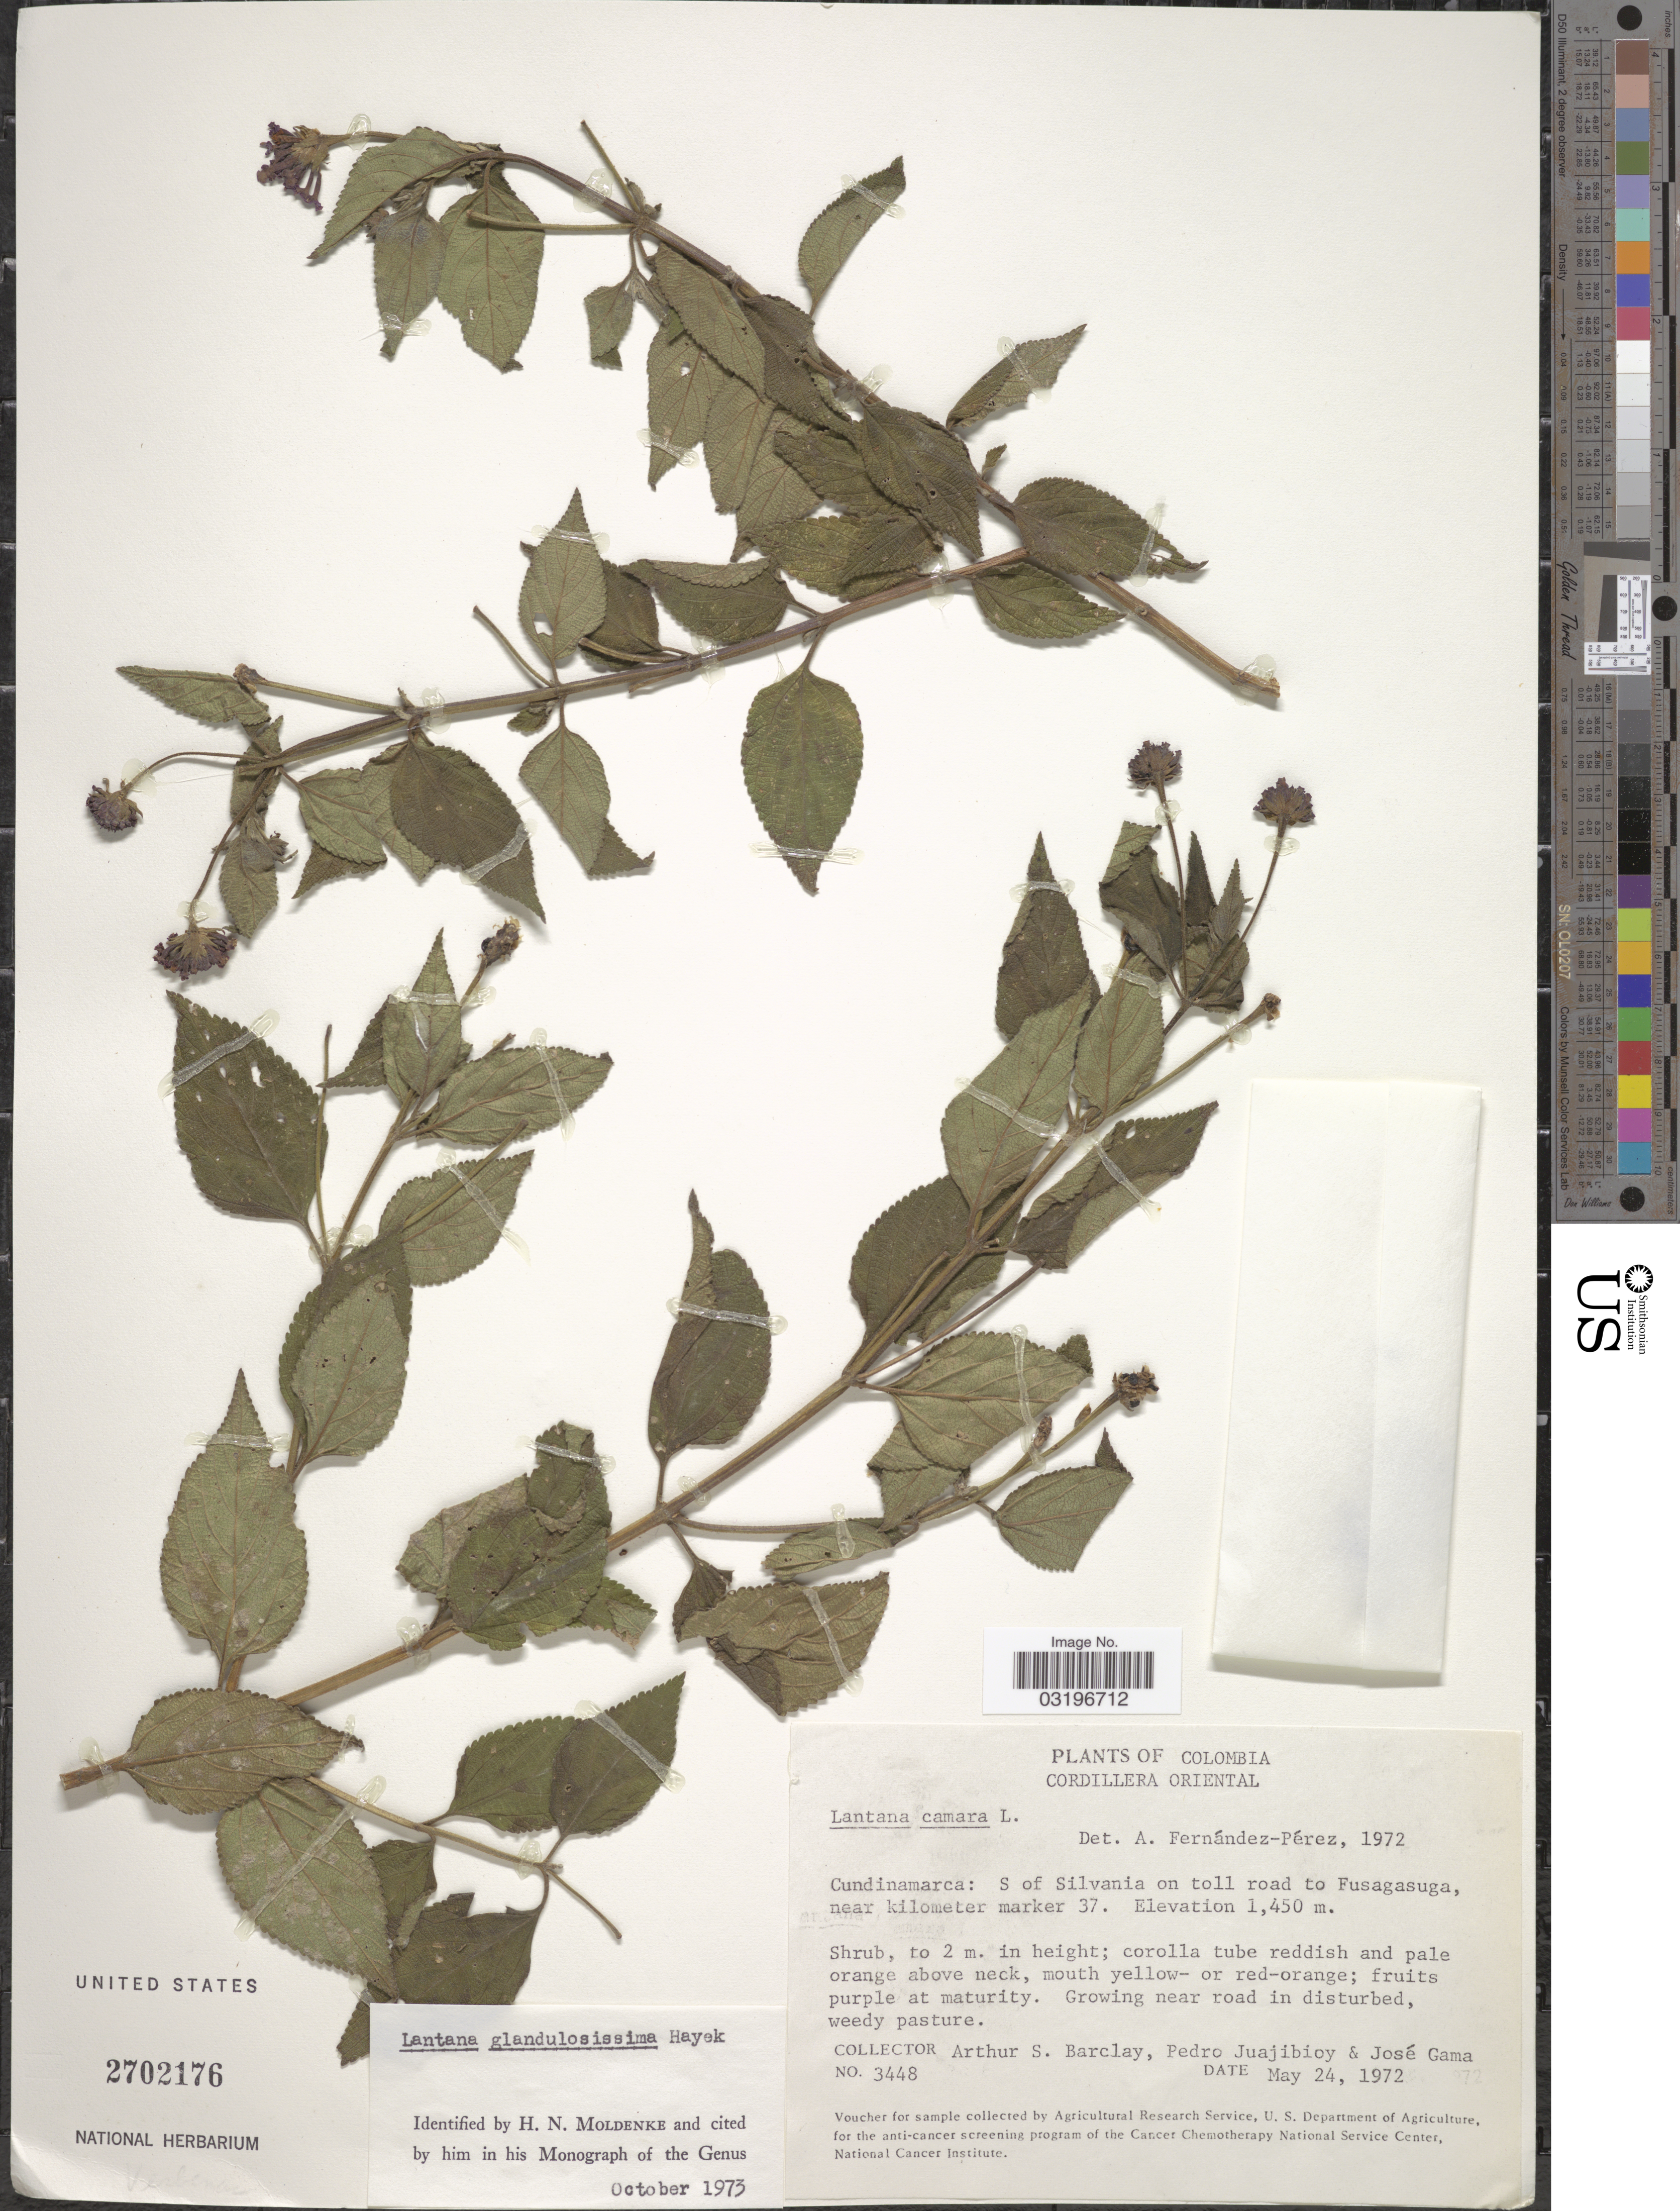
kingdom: Plantae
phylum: Tracheophyta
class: Magnoliopsida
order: Lamiales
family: Verbenaceae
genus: Lantana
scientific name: Lantana glandulosissima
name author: Hayek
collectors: A. S. Barclay, P. Juajibioy & J. Gama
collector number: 3448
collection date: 1972-05-24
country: Colombia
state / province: Cundinamarca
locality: Cordillera Oriental. S of Silvania on toll road to Fusagasuga, near kilomter marker 37.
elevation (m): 1450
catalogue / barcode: US 2702176